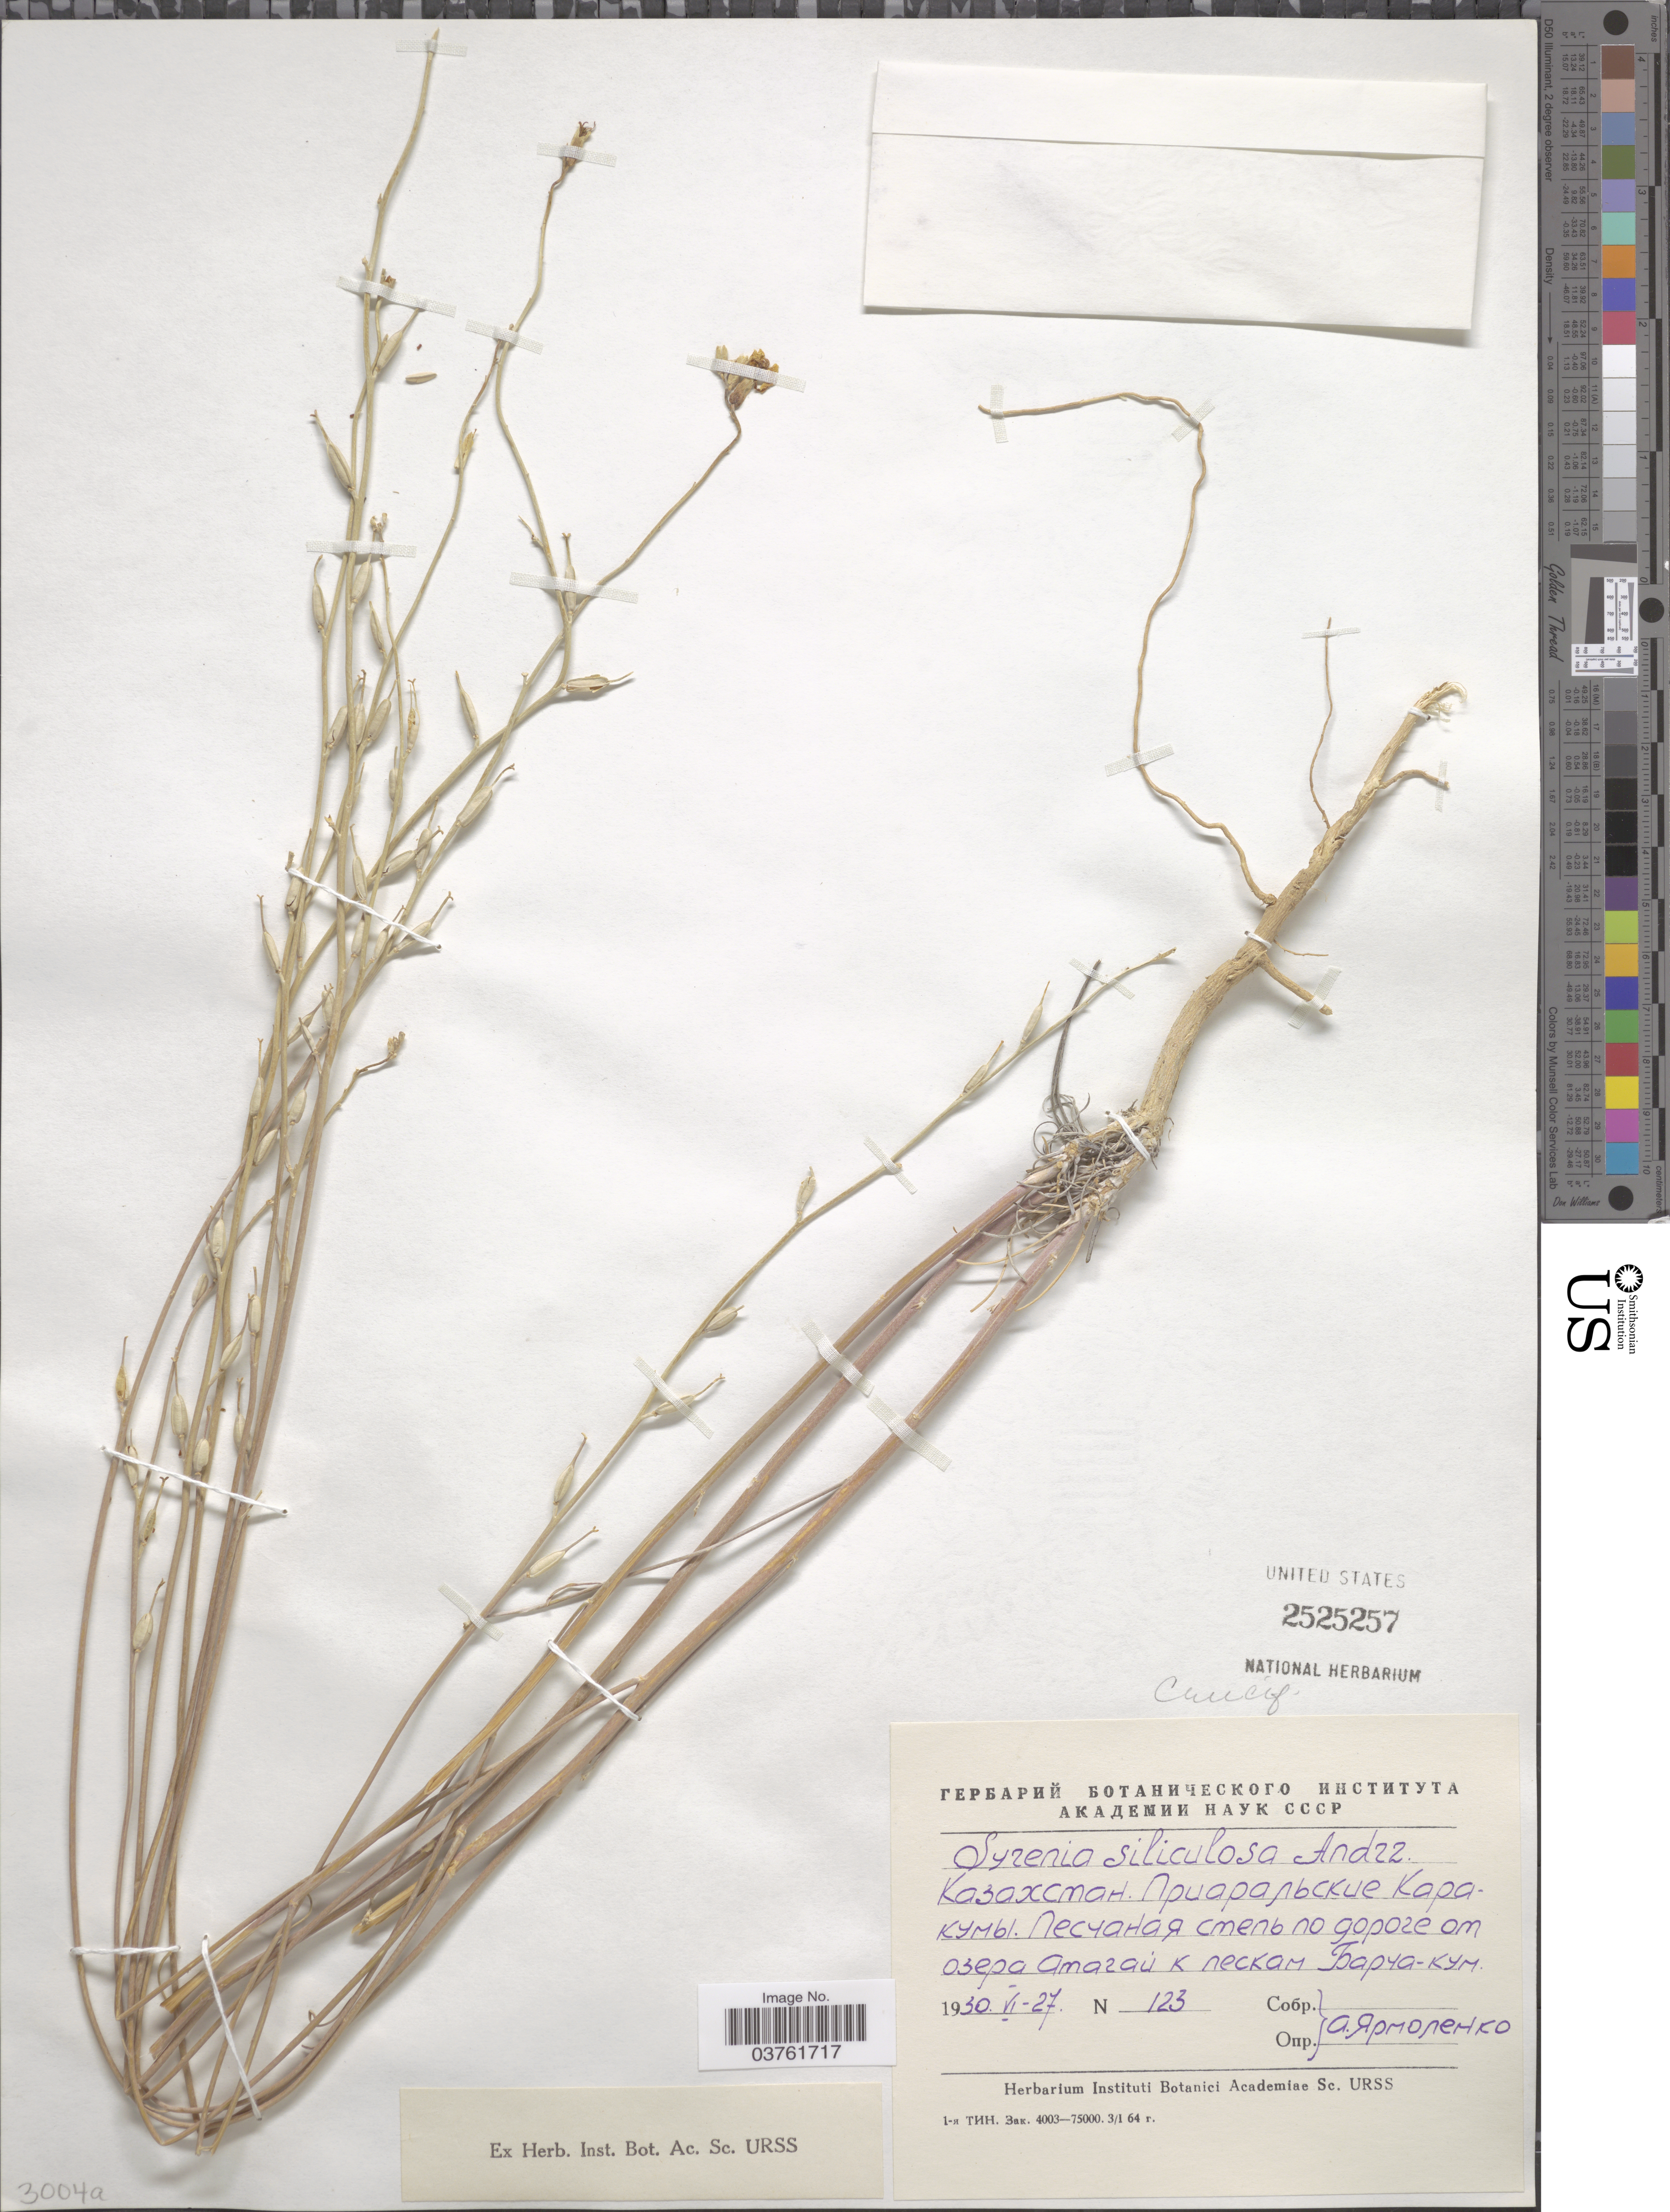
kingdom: Plantae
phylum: Tracheophyta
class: Magnoliopsida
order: Brassicales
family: Brassicaceae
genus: Syrenia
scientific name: Syrenia siliculosa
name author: (M. Bieb.) Andrz. ex C.A. Mey.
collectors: A. Yarmolenko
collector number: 123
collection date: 1930-06-27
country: Kazakhstan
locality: On the road from Lake Atygay to Barcha-Kum.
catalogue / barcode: US 2525257